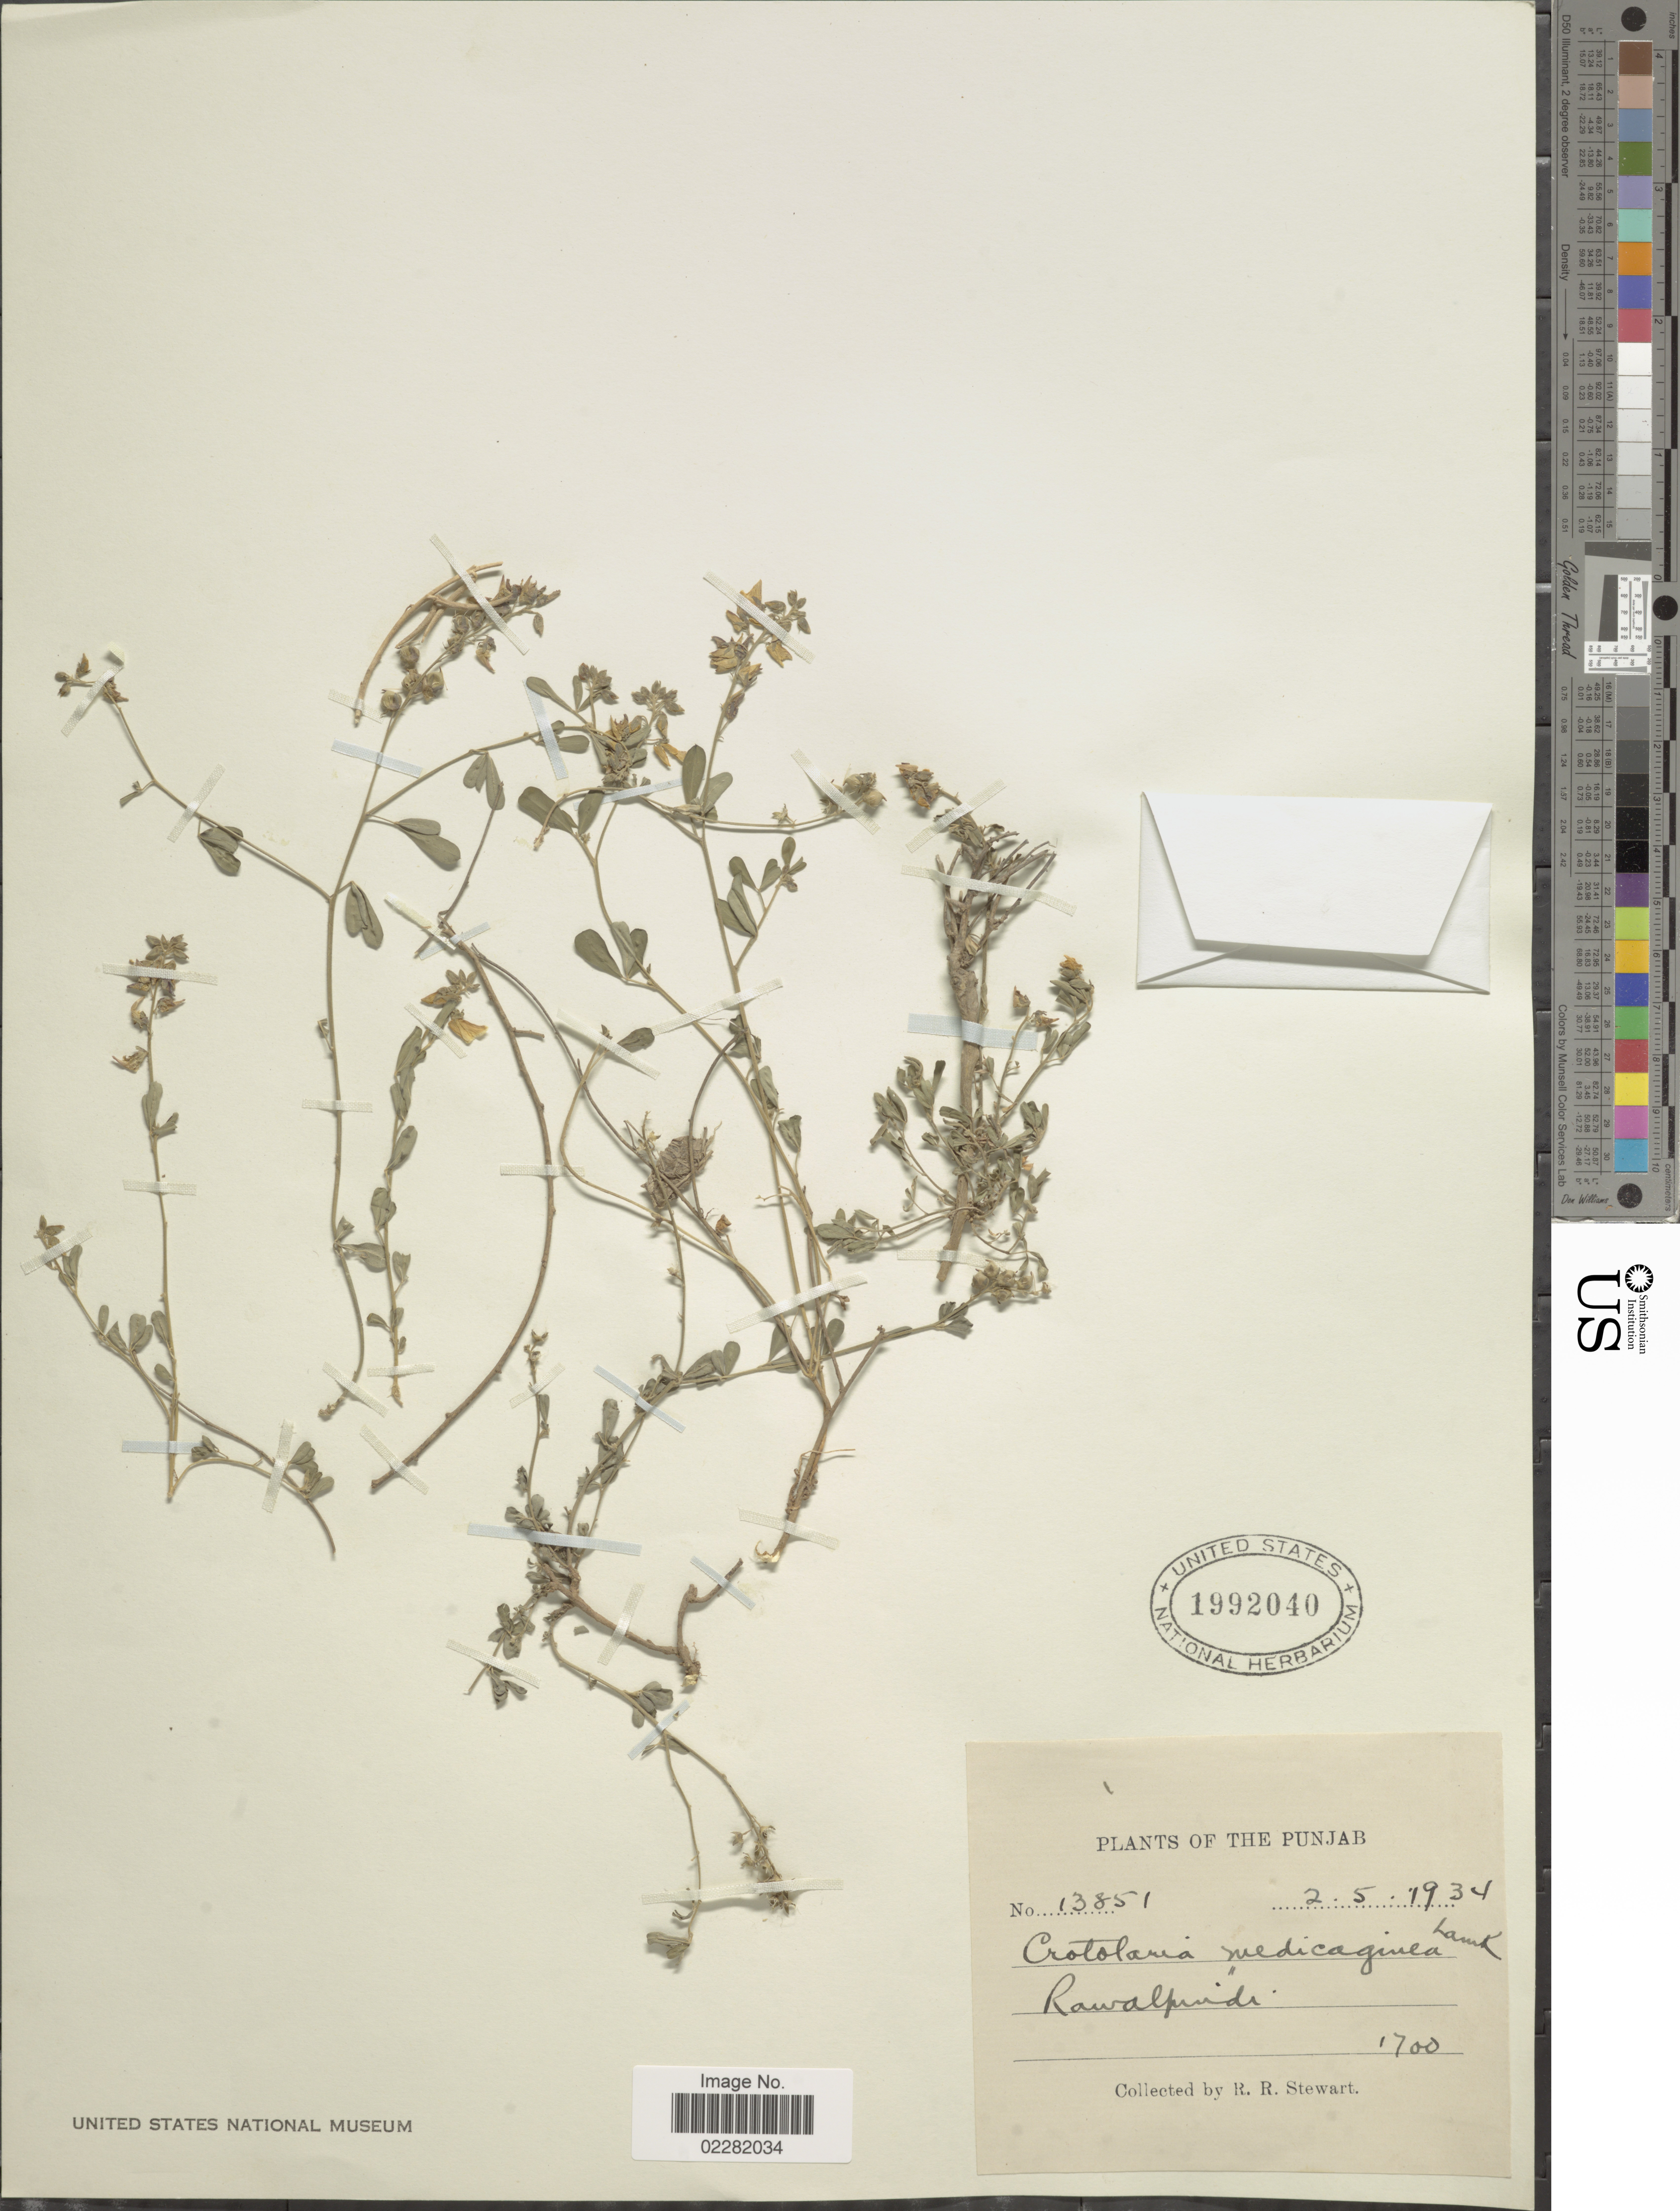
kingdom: Plantae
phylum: Tracheophyta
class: Magnoliopsida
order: Fabales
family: Fabaceae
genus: Crotalaria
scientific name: Crotalaria medicaginea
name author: Lam.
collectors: R. R. Stewart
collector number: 13851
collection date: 1934-05-02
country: Pakistan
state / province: Punjab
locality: Punjab, Rawalpindi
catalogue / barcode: US 1992040